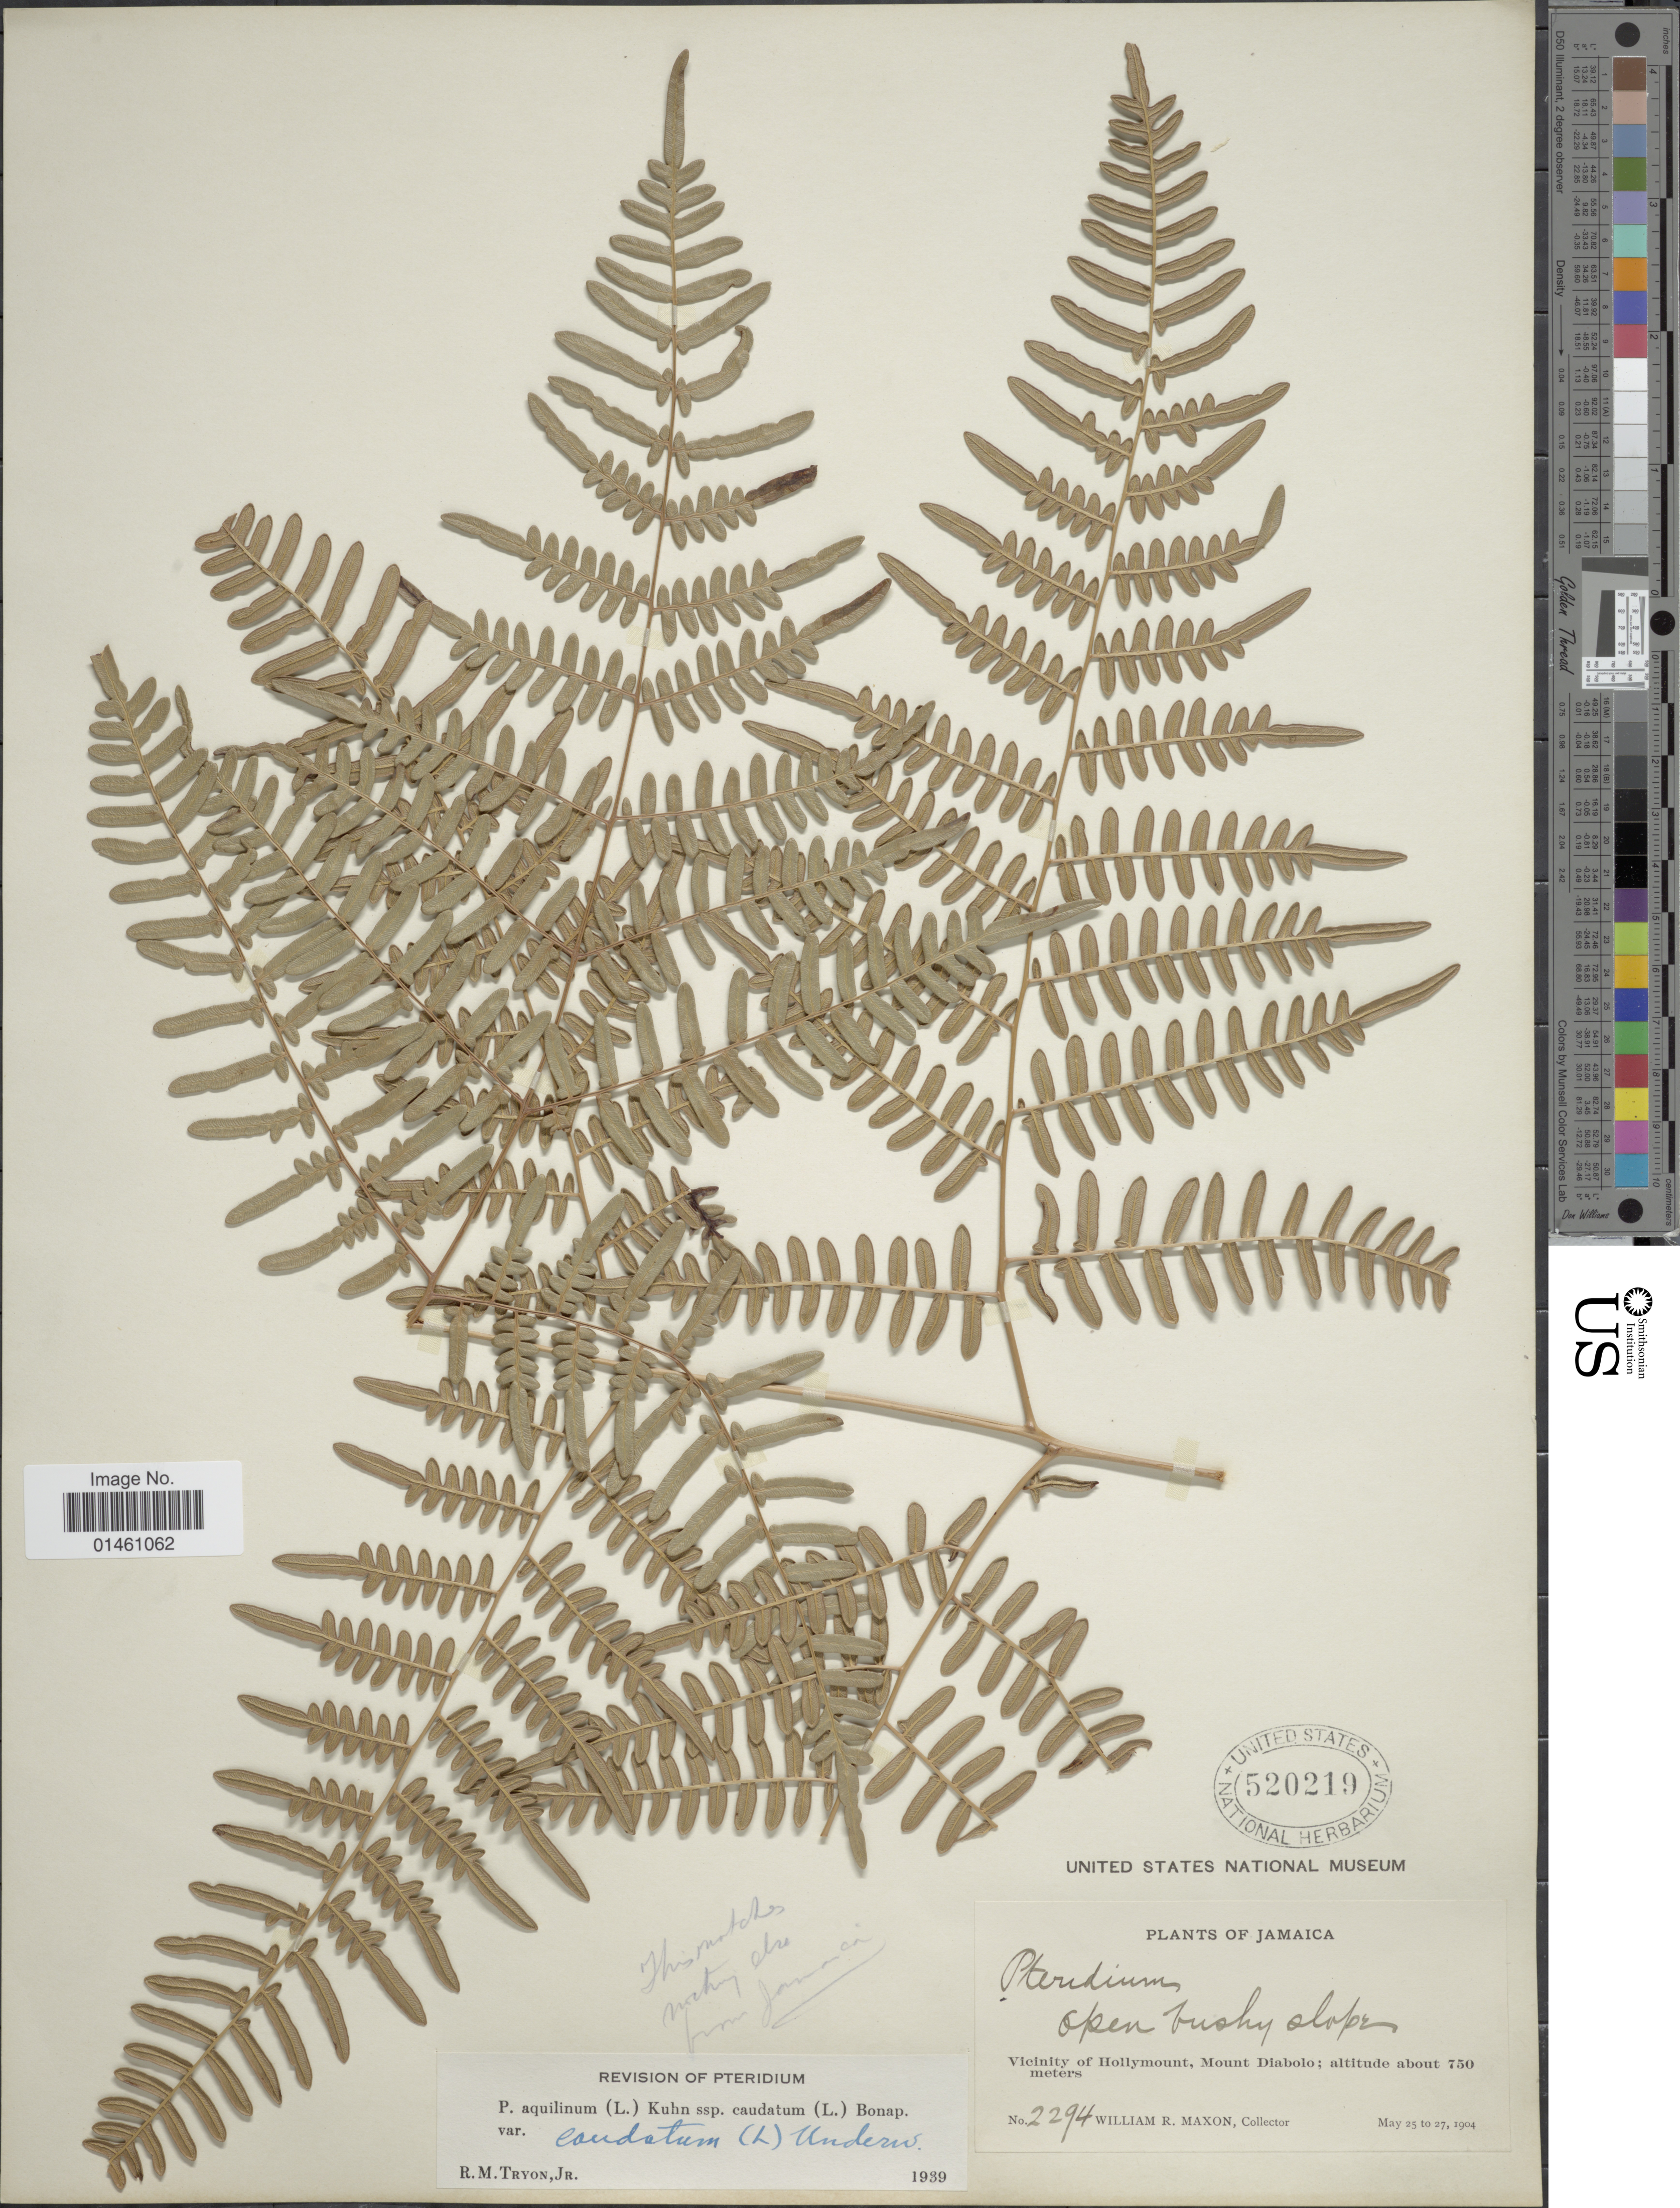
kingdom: Plantae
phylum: Tracheophyta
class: Polypodiopsida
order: Polypodiales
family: Dennstaedtiaceae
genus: Pteridium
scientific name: Pteridium caudatum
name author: (L.) Maxon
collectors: W. R. Maxon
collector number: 2294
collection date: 1904-05-25/1904-05-27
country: Jamaica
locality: Vicinity of Hollymount, Mount Diabolo.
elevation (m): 750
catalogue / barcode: US 520219